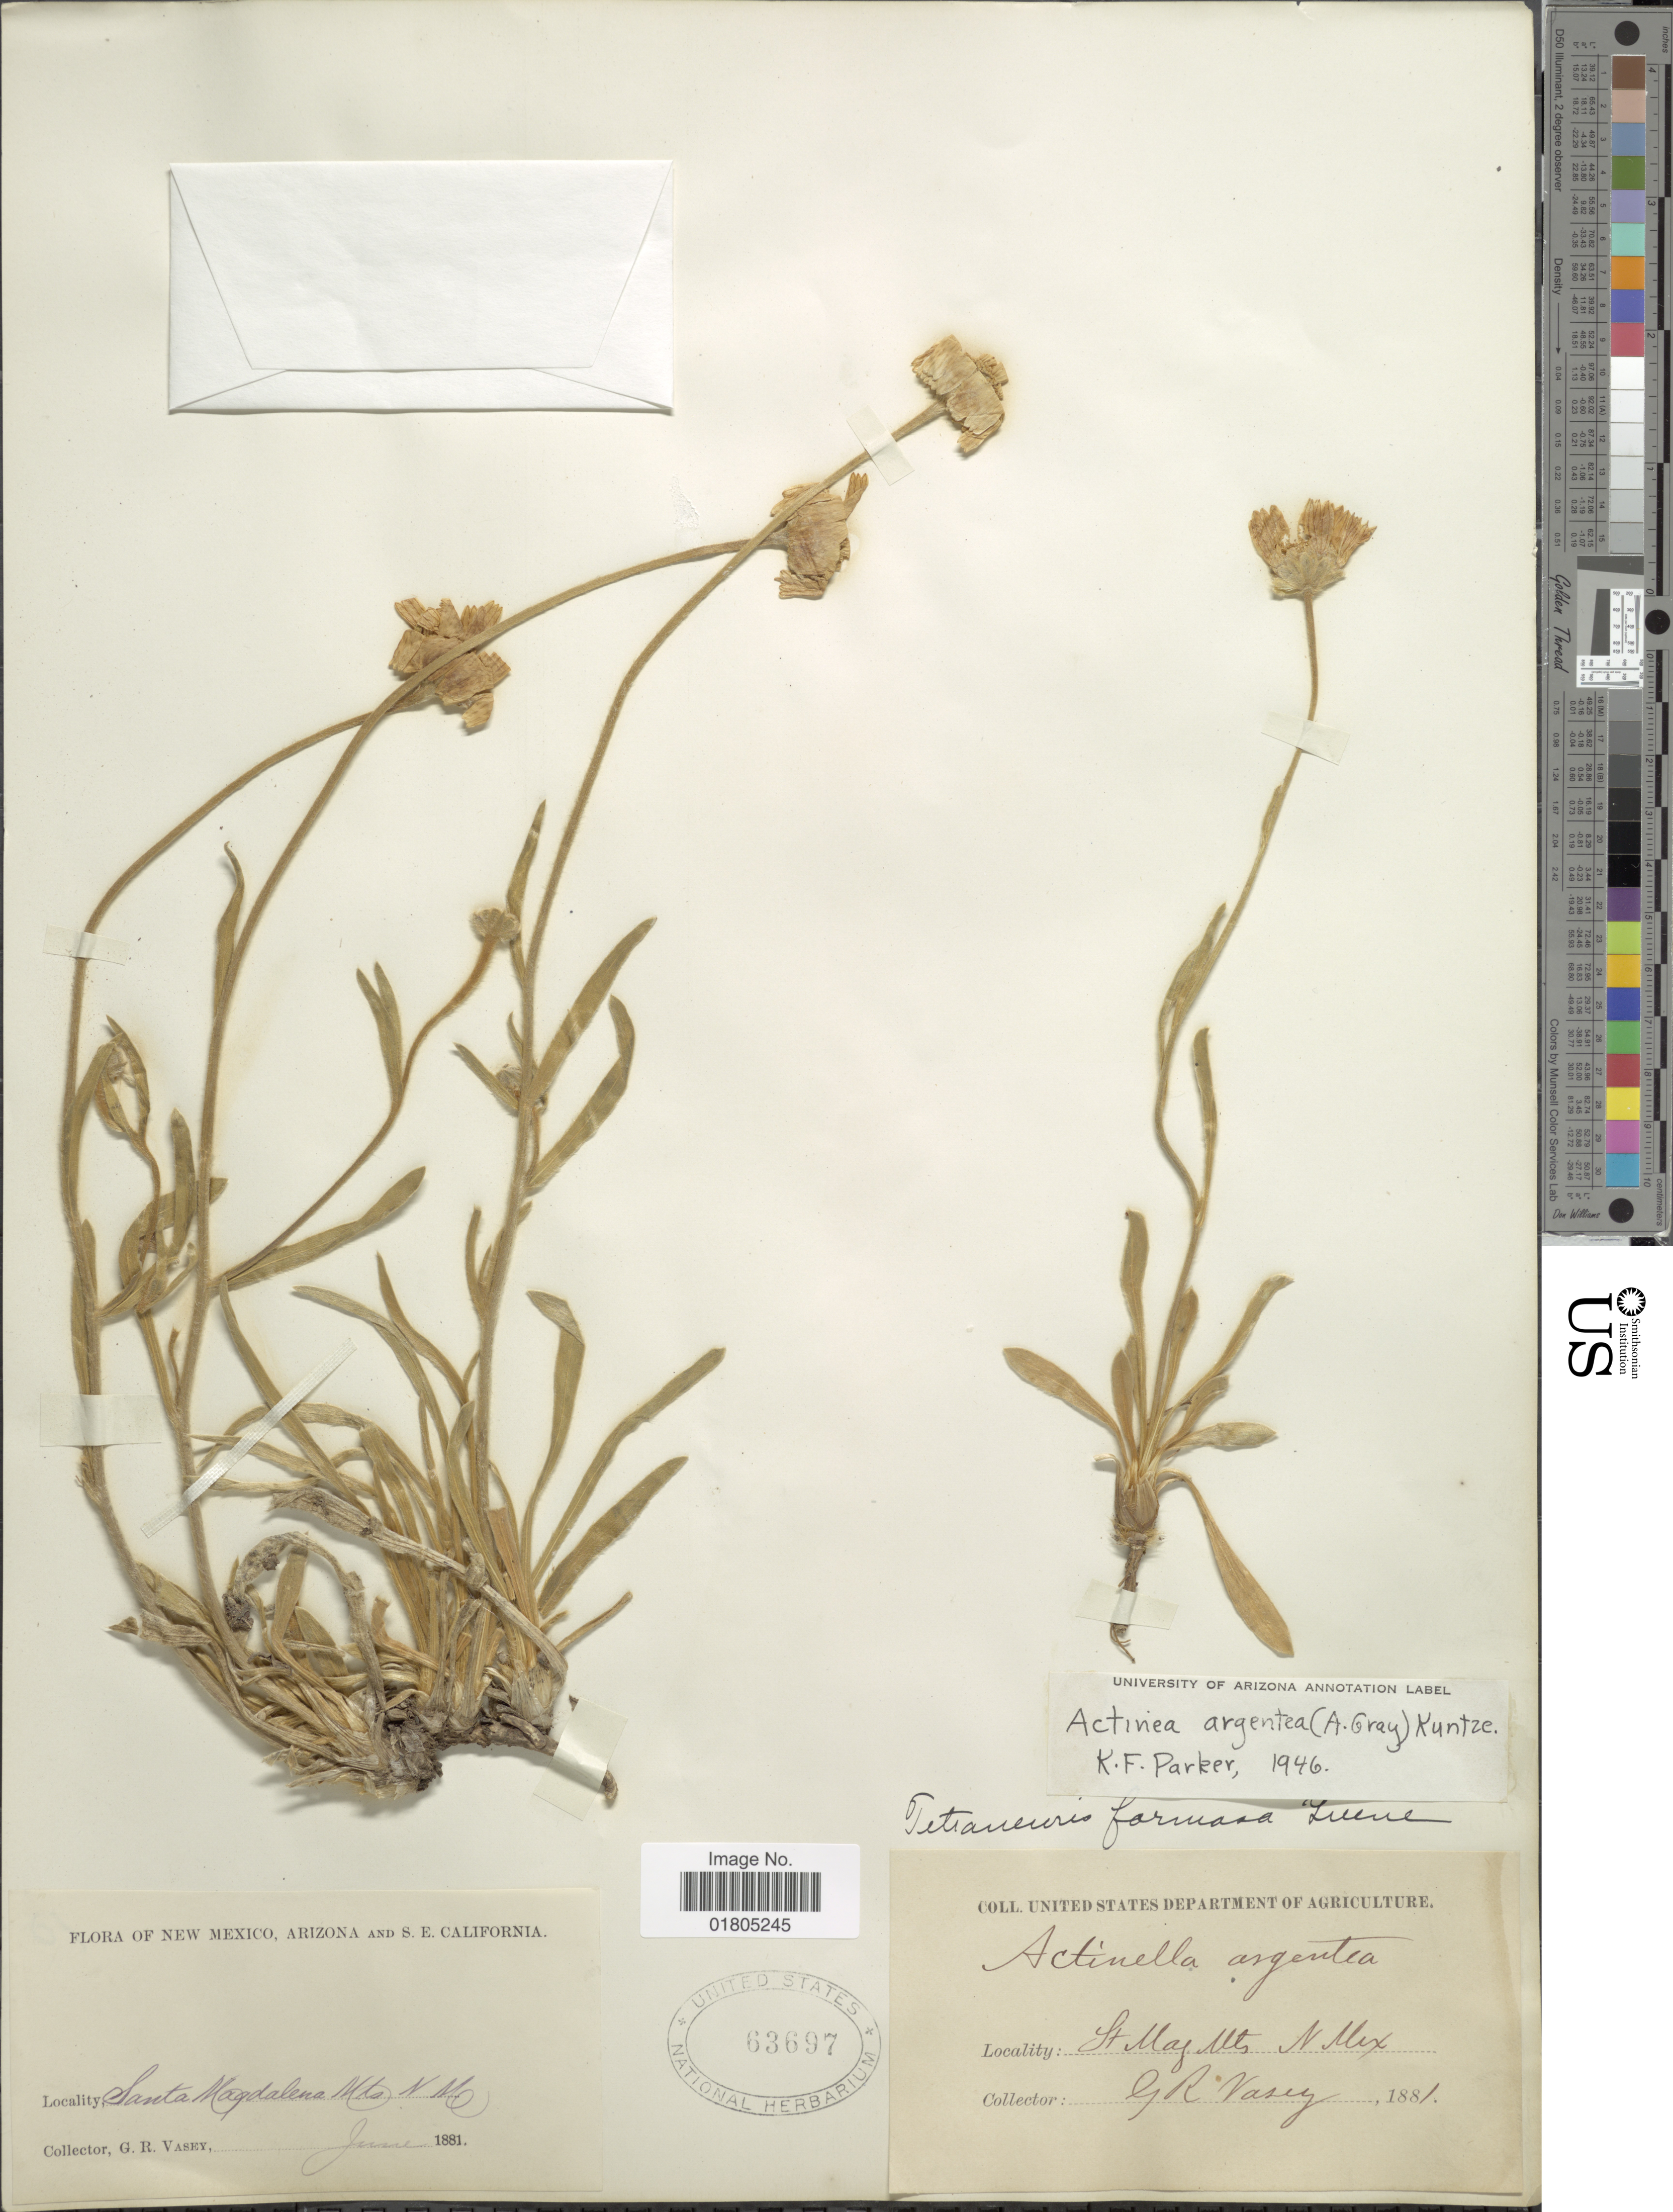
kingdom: Plantae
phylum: Tracheophyta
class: Magnoliopsida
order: Asterales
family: Asteraceae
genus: Actinea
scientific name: Actinea argentea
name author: (A. Gray) Kuntze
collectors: G. R. Vasey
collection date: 1881-06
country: United States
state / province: New Mexico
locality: Santa Magdalena Mts., N. Mex.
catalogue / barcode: US 63697